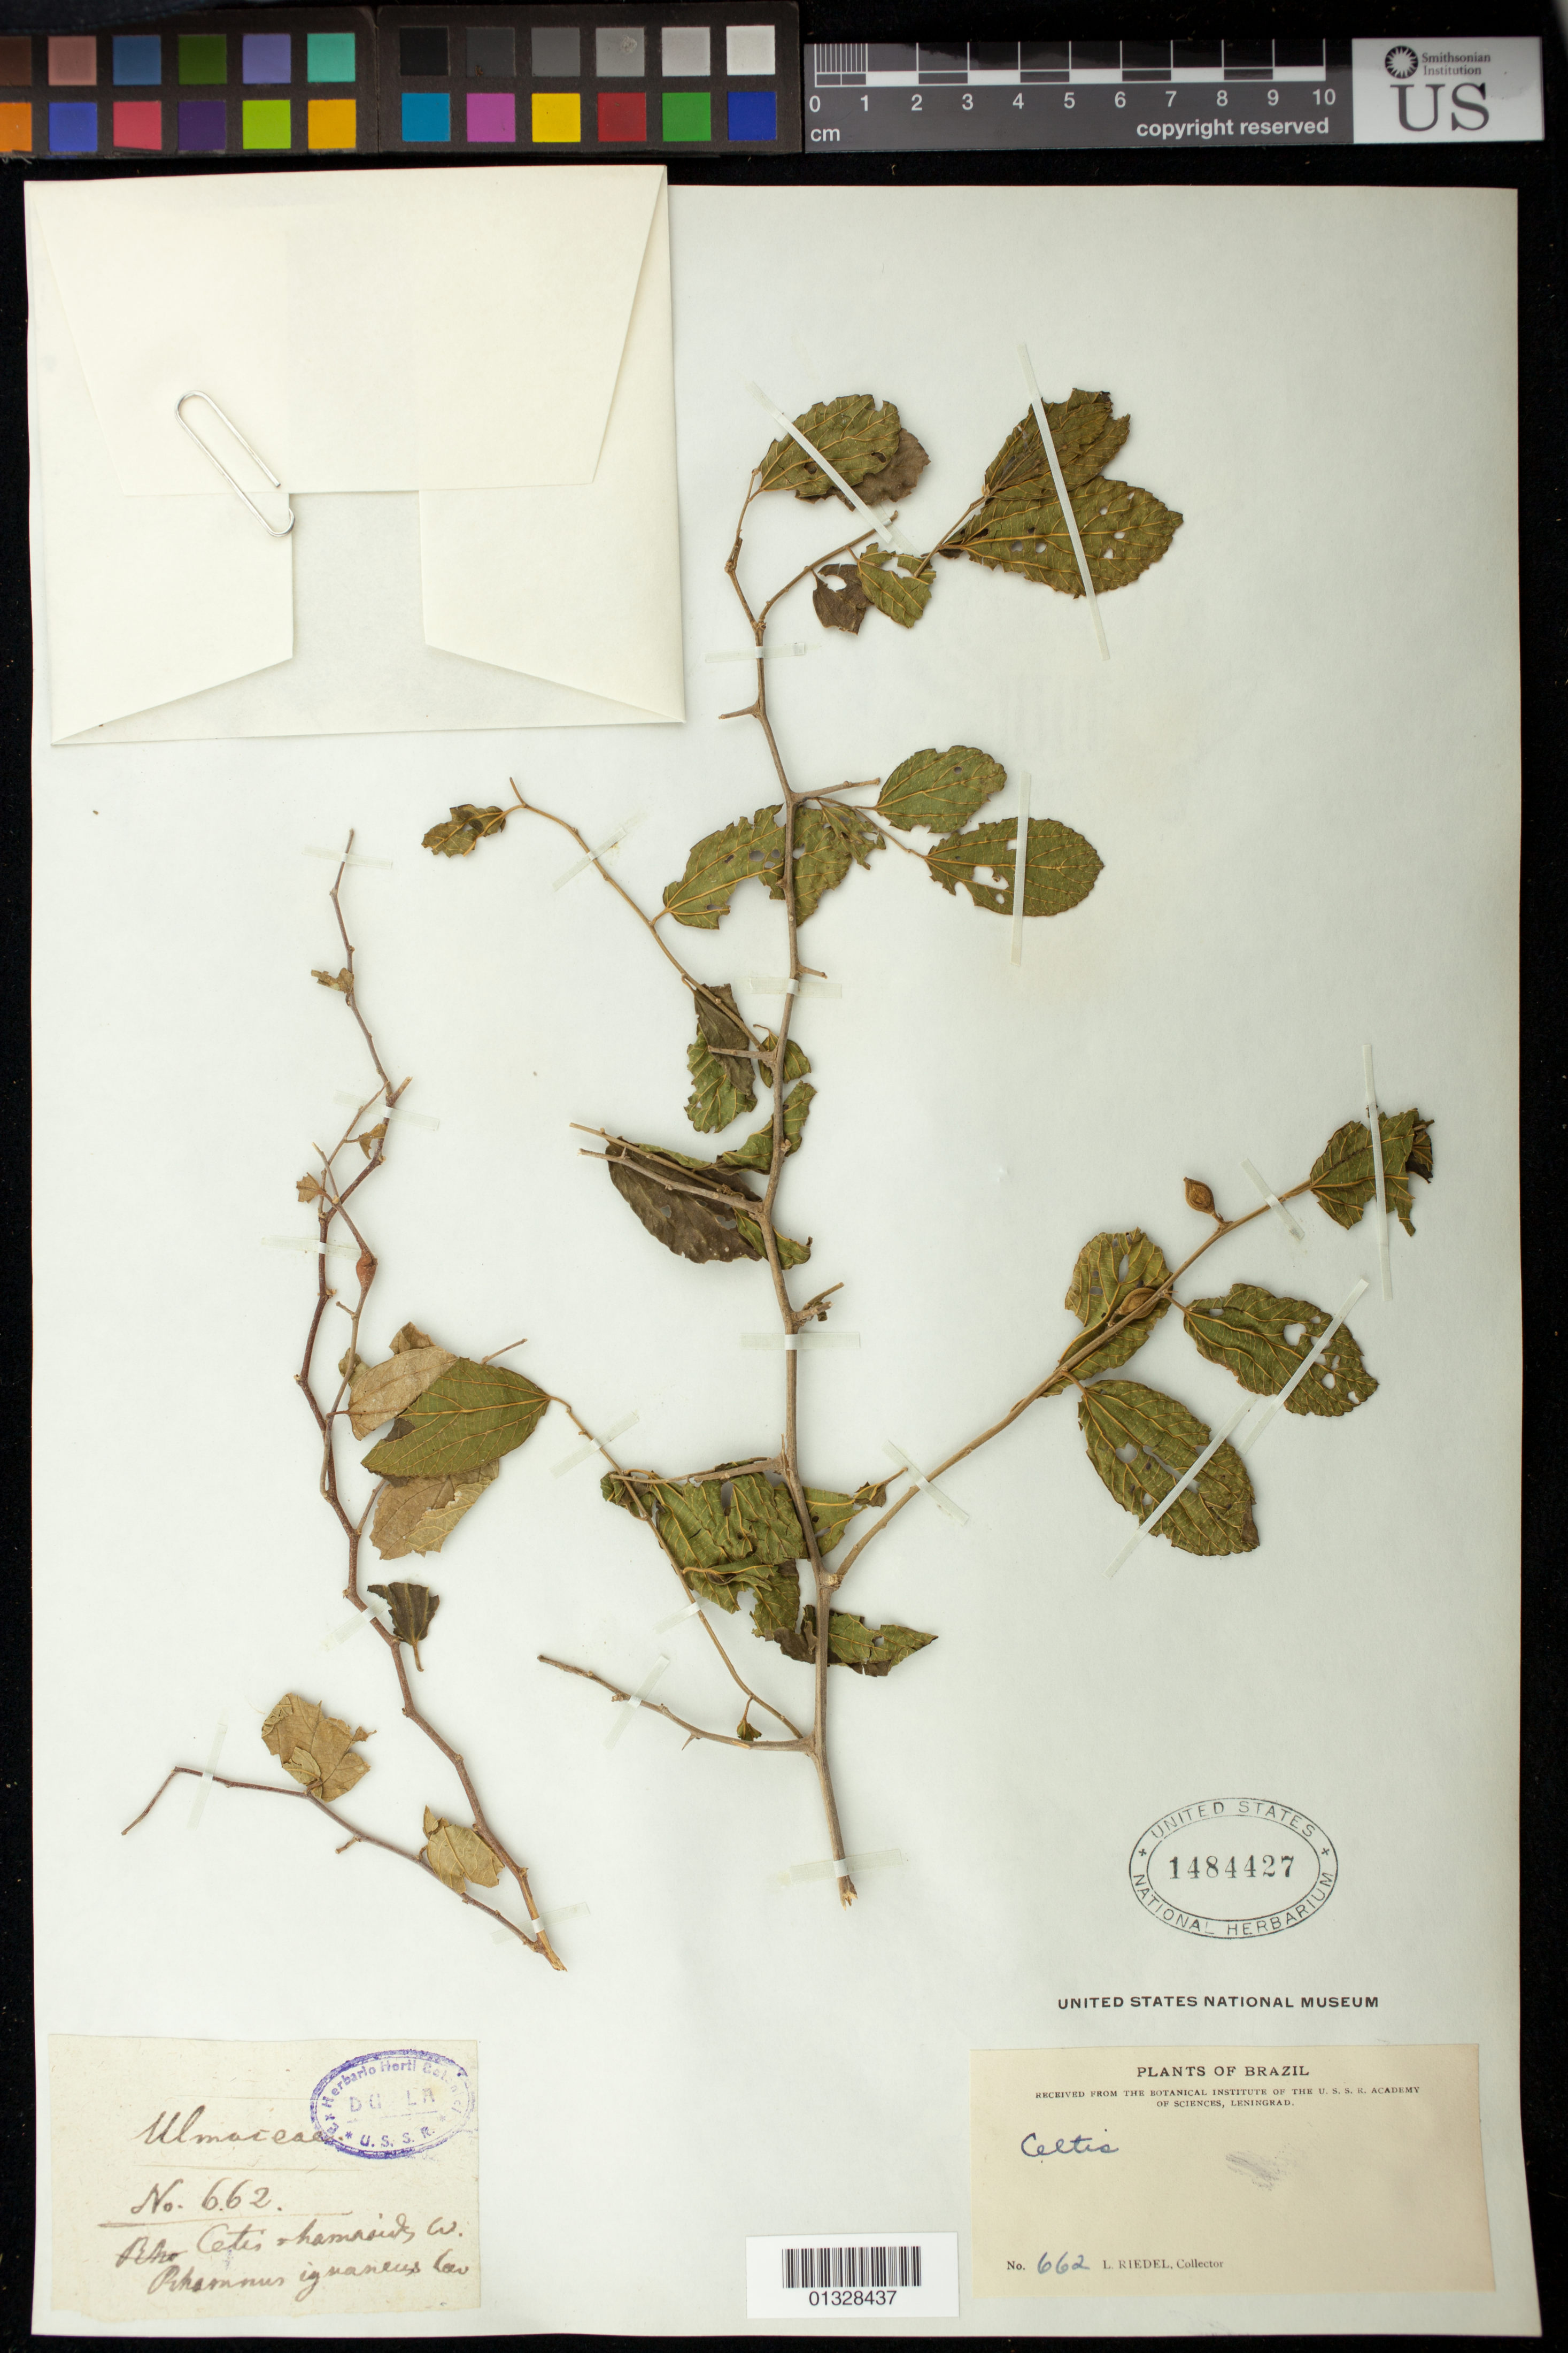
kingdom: Plantae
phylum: Tracheophyta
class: Magnoliopsida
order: Rosales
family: Cannabaceae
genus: Celtis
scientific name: Celtis sp.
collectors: L. Riedel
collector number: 662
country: Brazil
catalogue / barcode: US 1484427